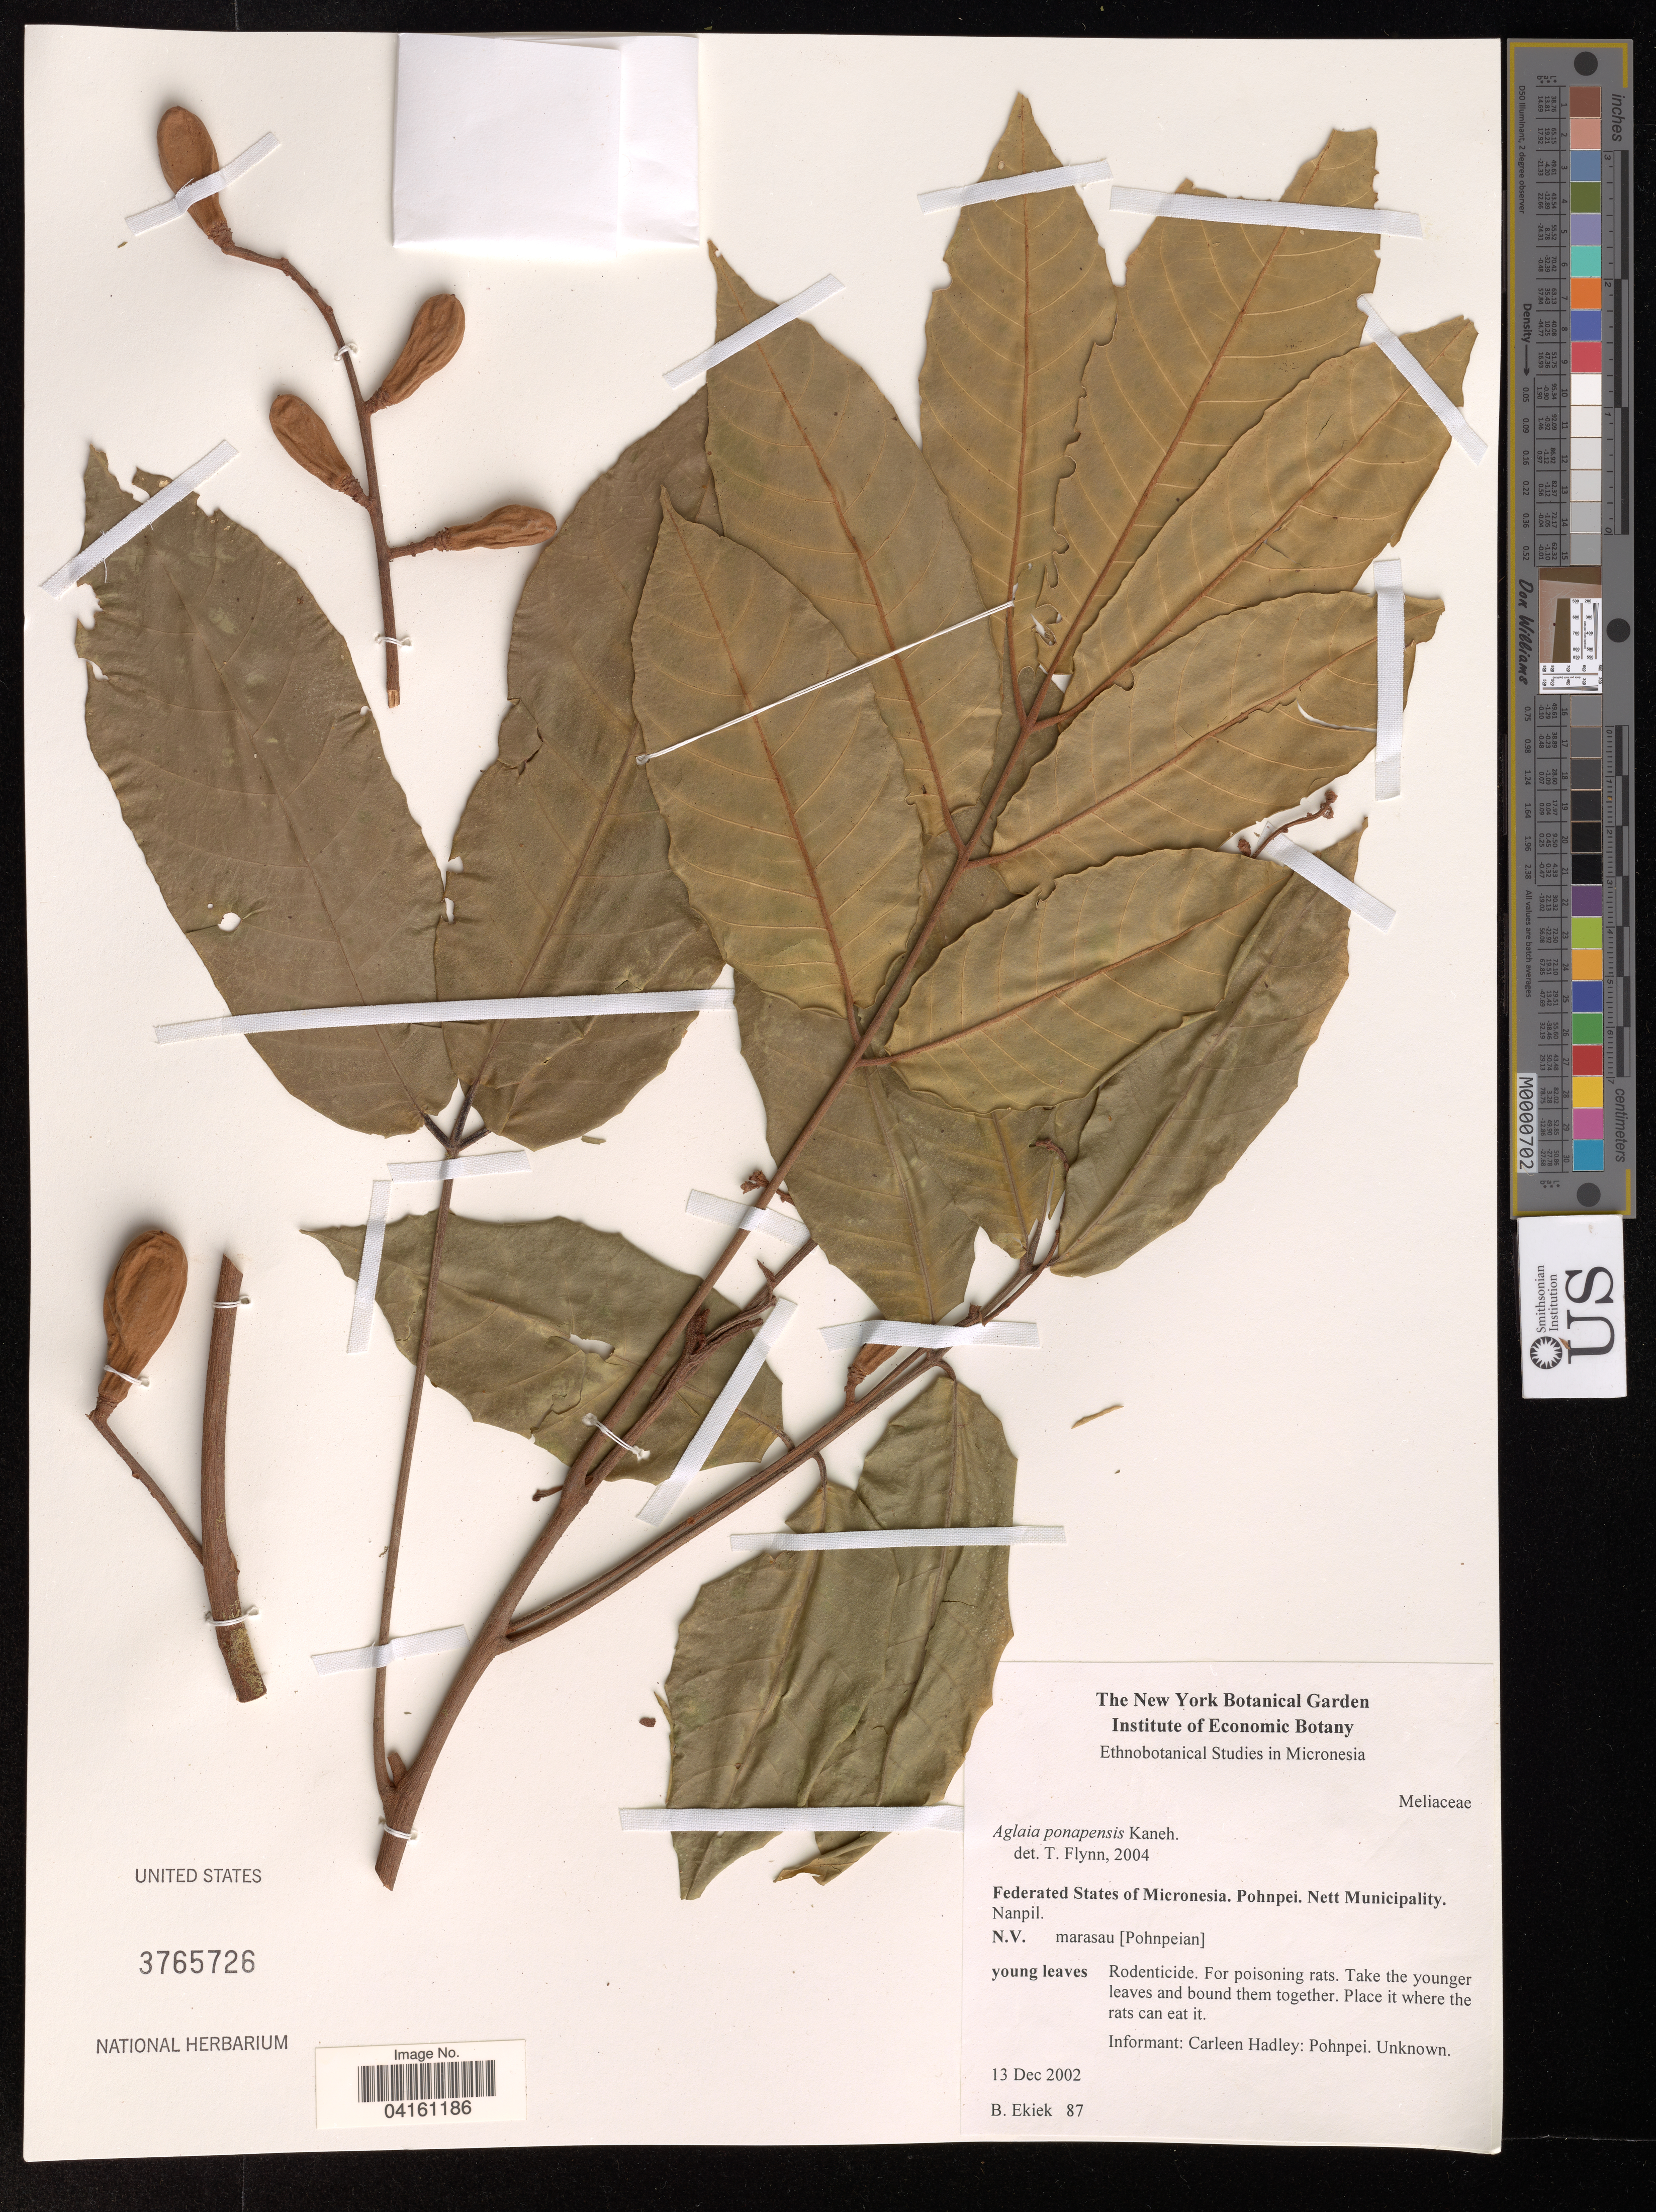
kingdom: Plantae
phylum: Tracheophyta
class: Magnoliopsida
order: Sapindales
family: Meliaceae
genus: Aglaia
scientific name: Aglaia ponapensis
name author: Kaneh.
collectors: B. Ekiek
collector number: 87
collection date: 2002-12-13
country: Micronesia, Federated States of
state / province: Pohnpei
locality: Nett Municipality. Nanpil.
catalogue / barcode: US 3765726